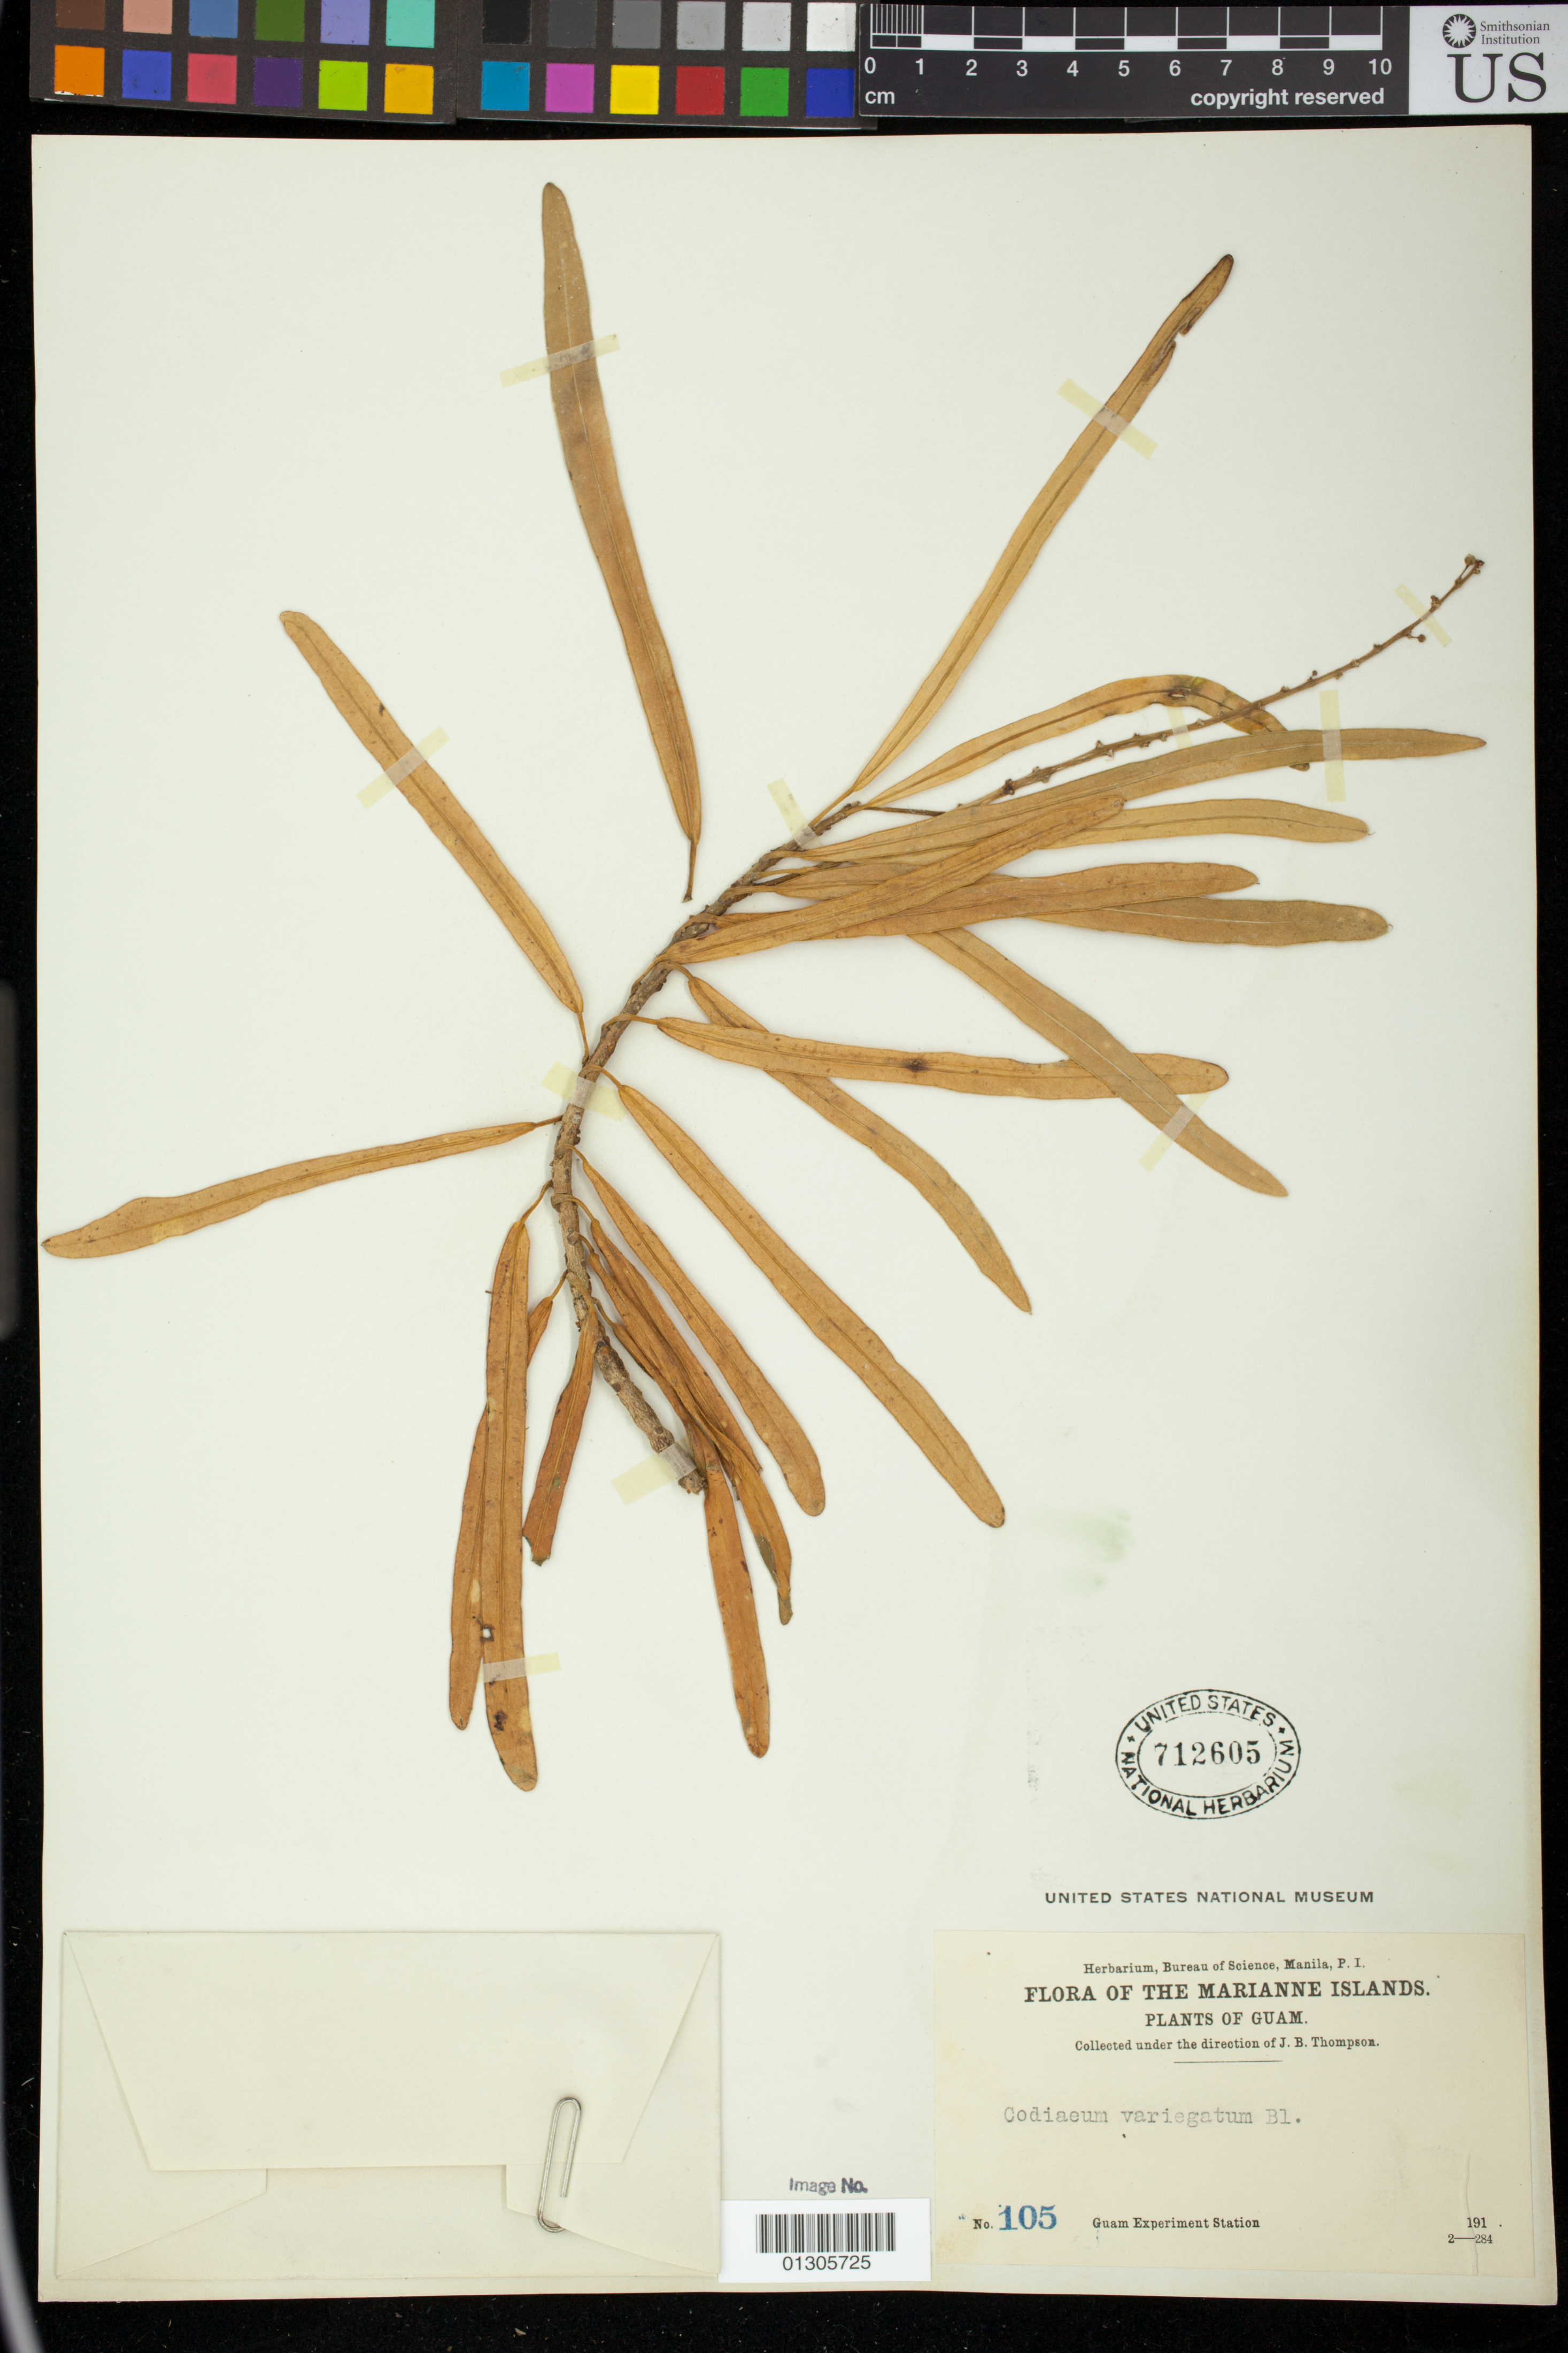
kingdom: Plantae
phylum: Tracheophyta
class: Magnoliopsida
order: Malpighiales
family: Euphorbiaceae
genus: Codiaeum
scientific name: Codiaeum variegatum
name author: (L.) Rumph. ex A. Juss.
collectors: Guam Exp. Sta.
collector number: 105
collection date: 1910/1911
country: Guam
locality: Marianne Islands [San Lazarus archipelago]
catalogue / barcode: US 712605